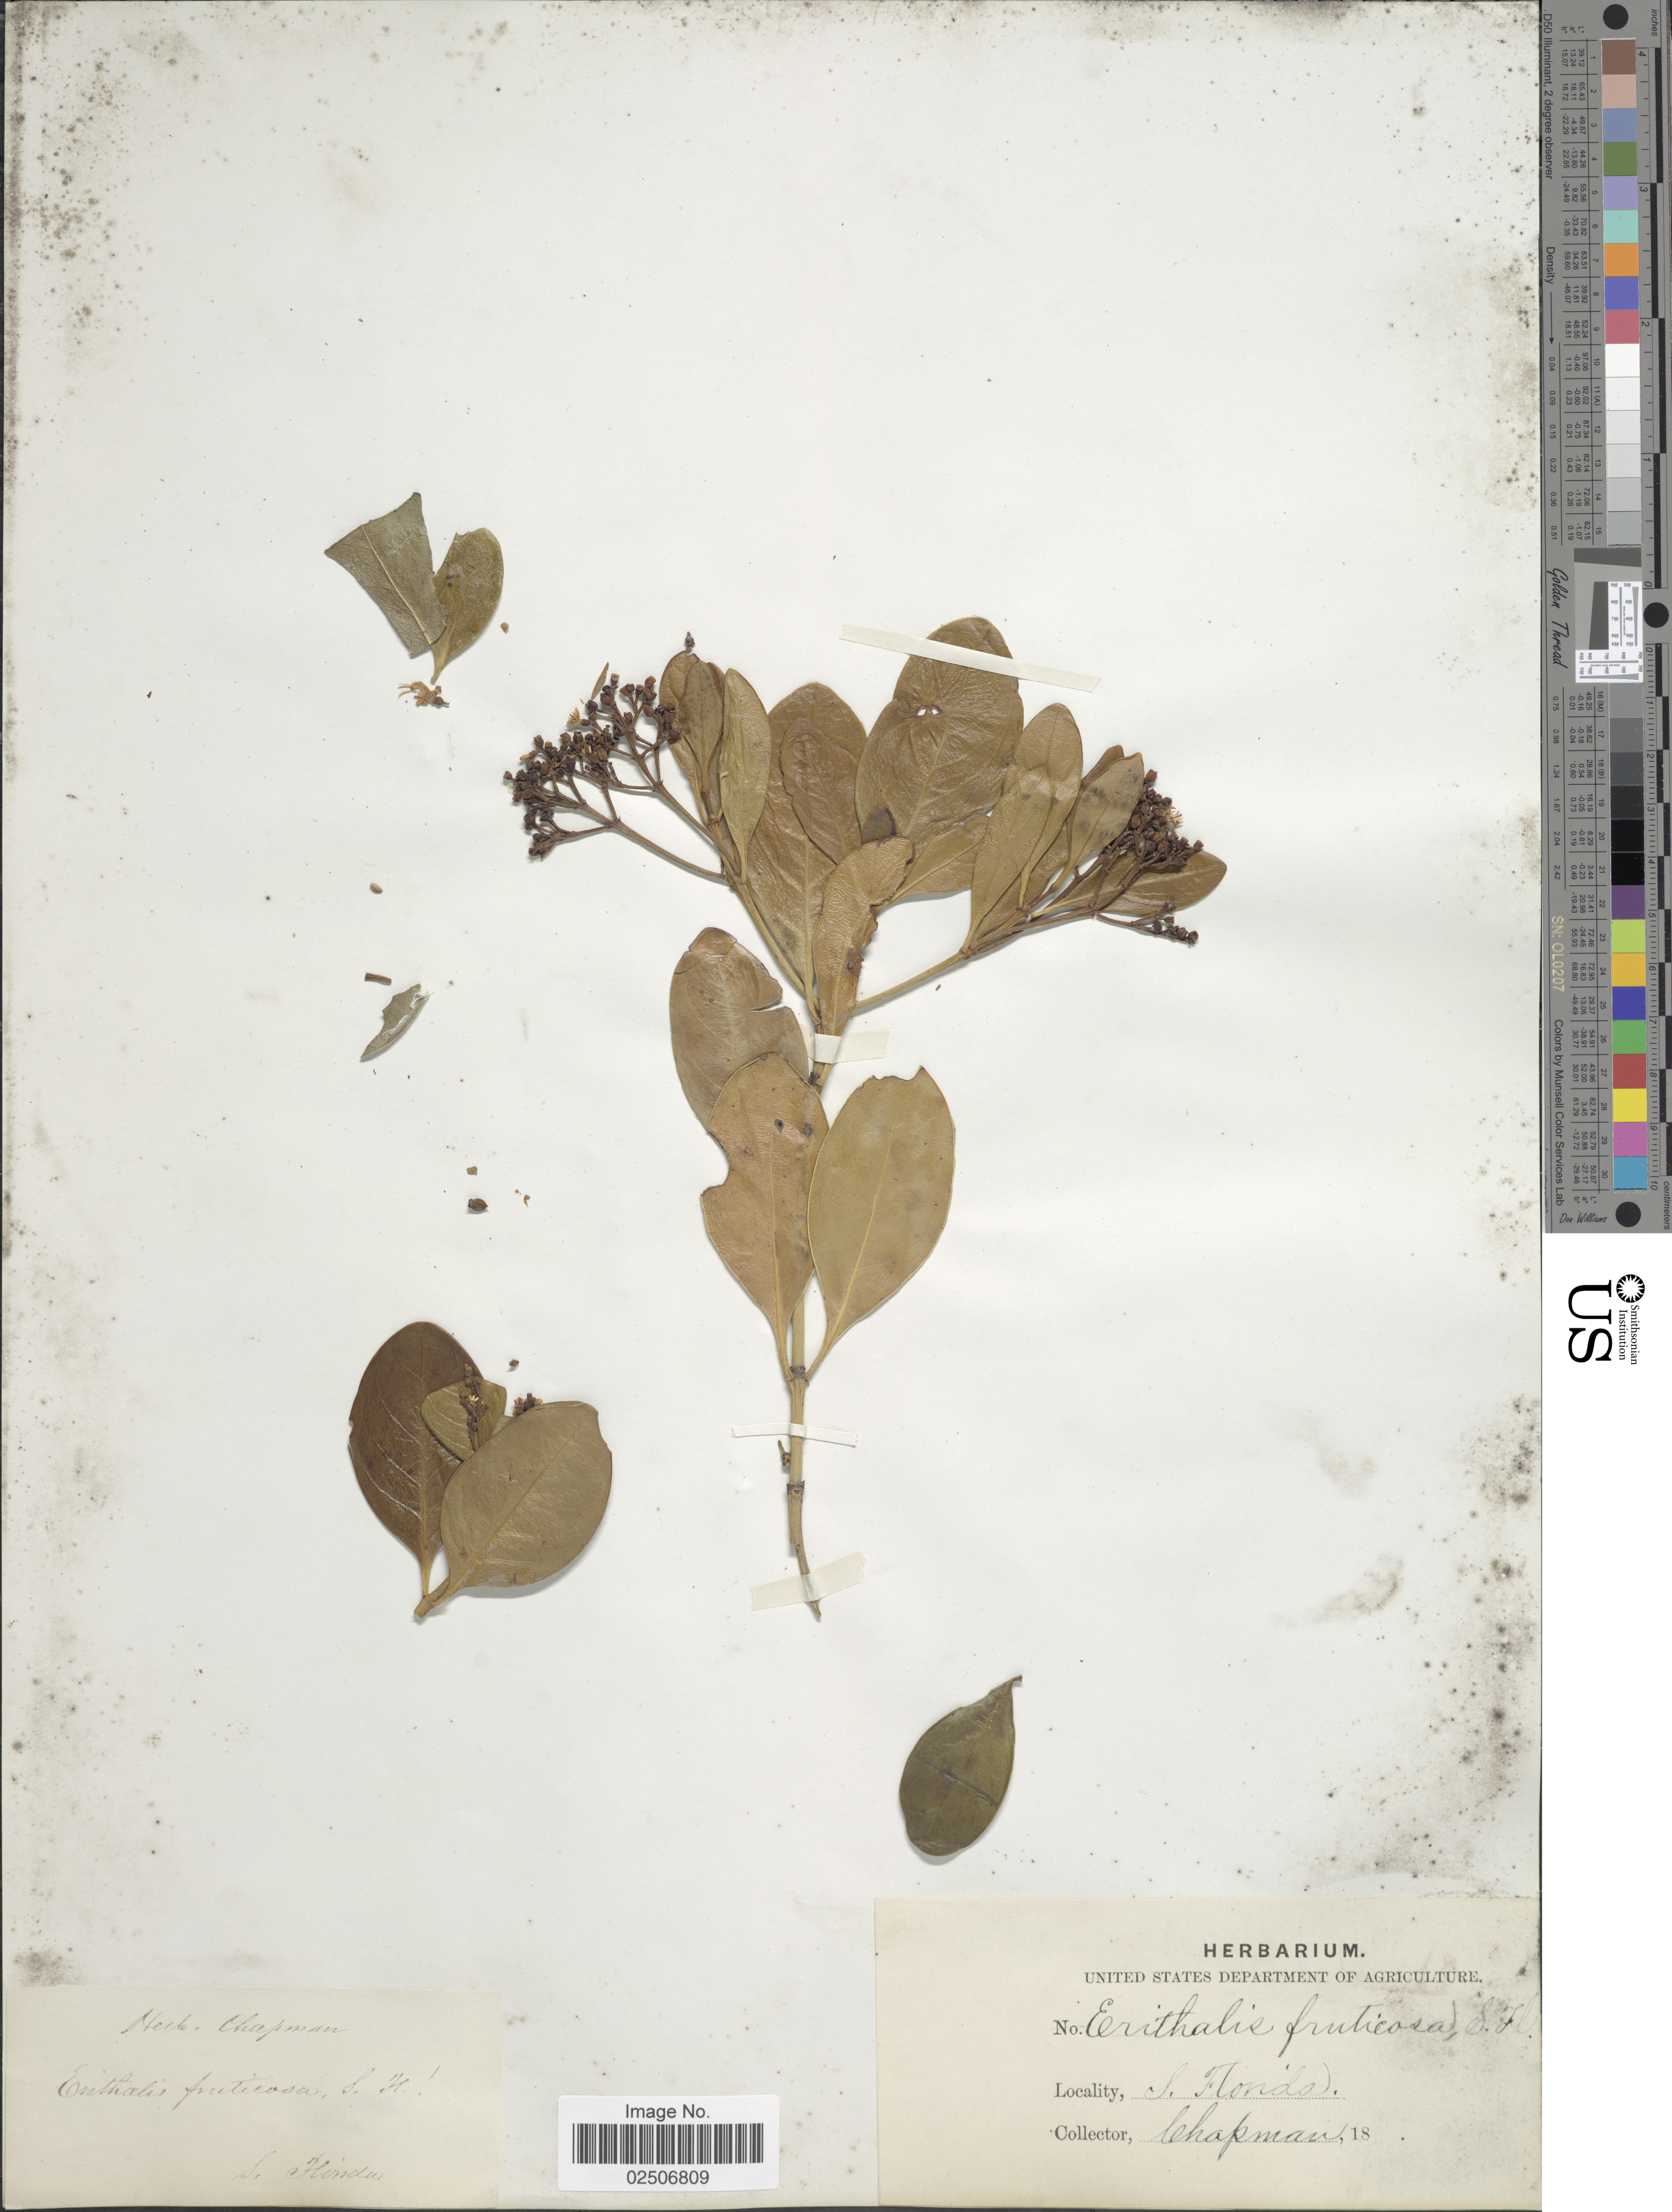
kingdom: Plantae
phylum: Tracheophyta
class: Magnoliopsida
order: Gentianales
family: Rubiaceae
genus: Erithalis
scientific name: Erithalis fruticosa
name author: L.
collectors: A. Chapman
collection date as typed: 18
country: United States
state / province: Florida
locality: S. Florida